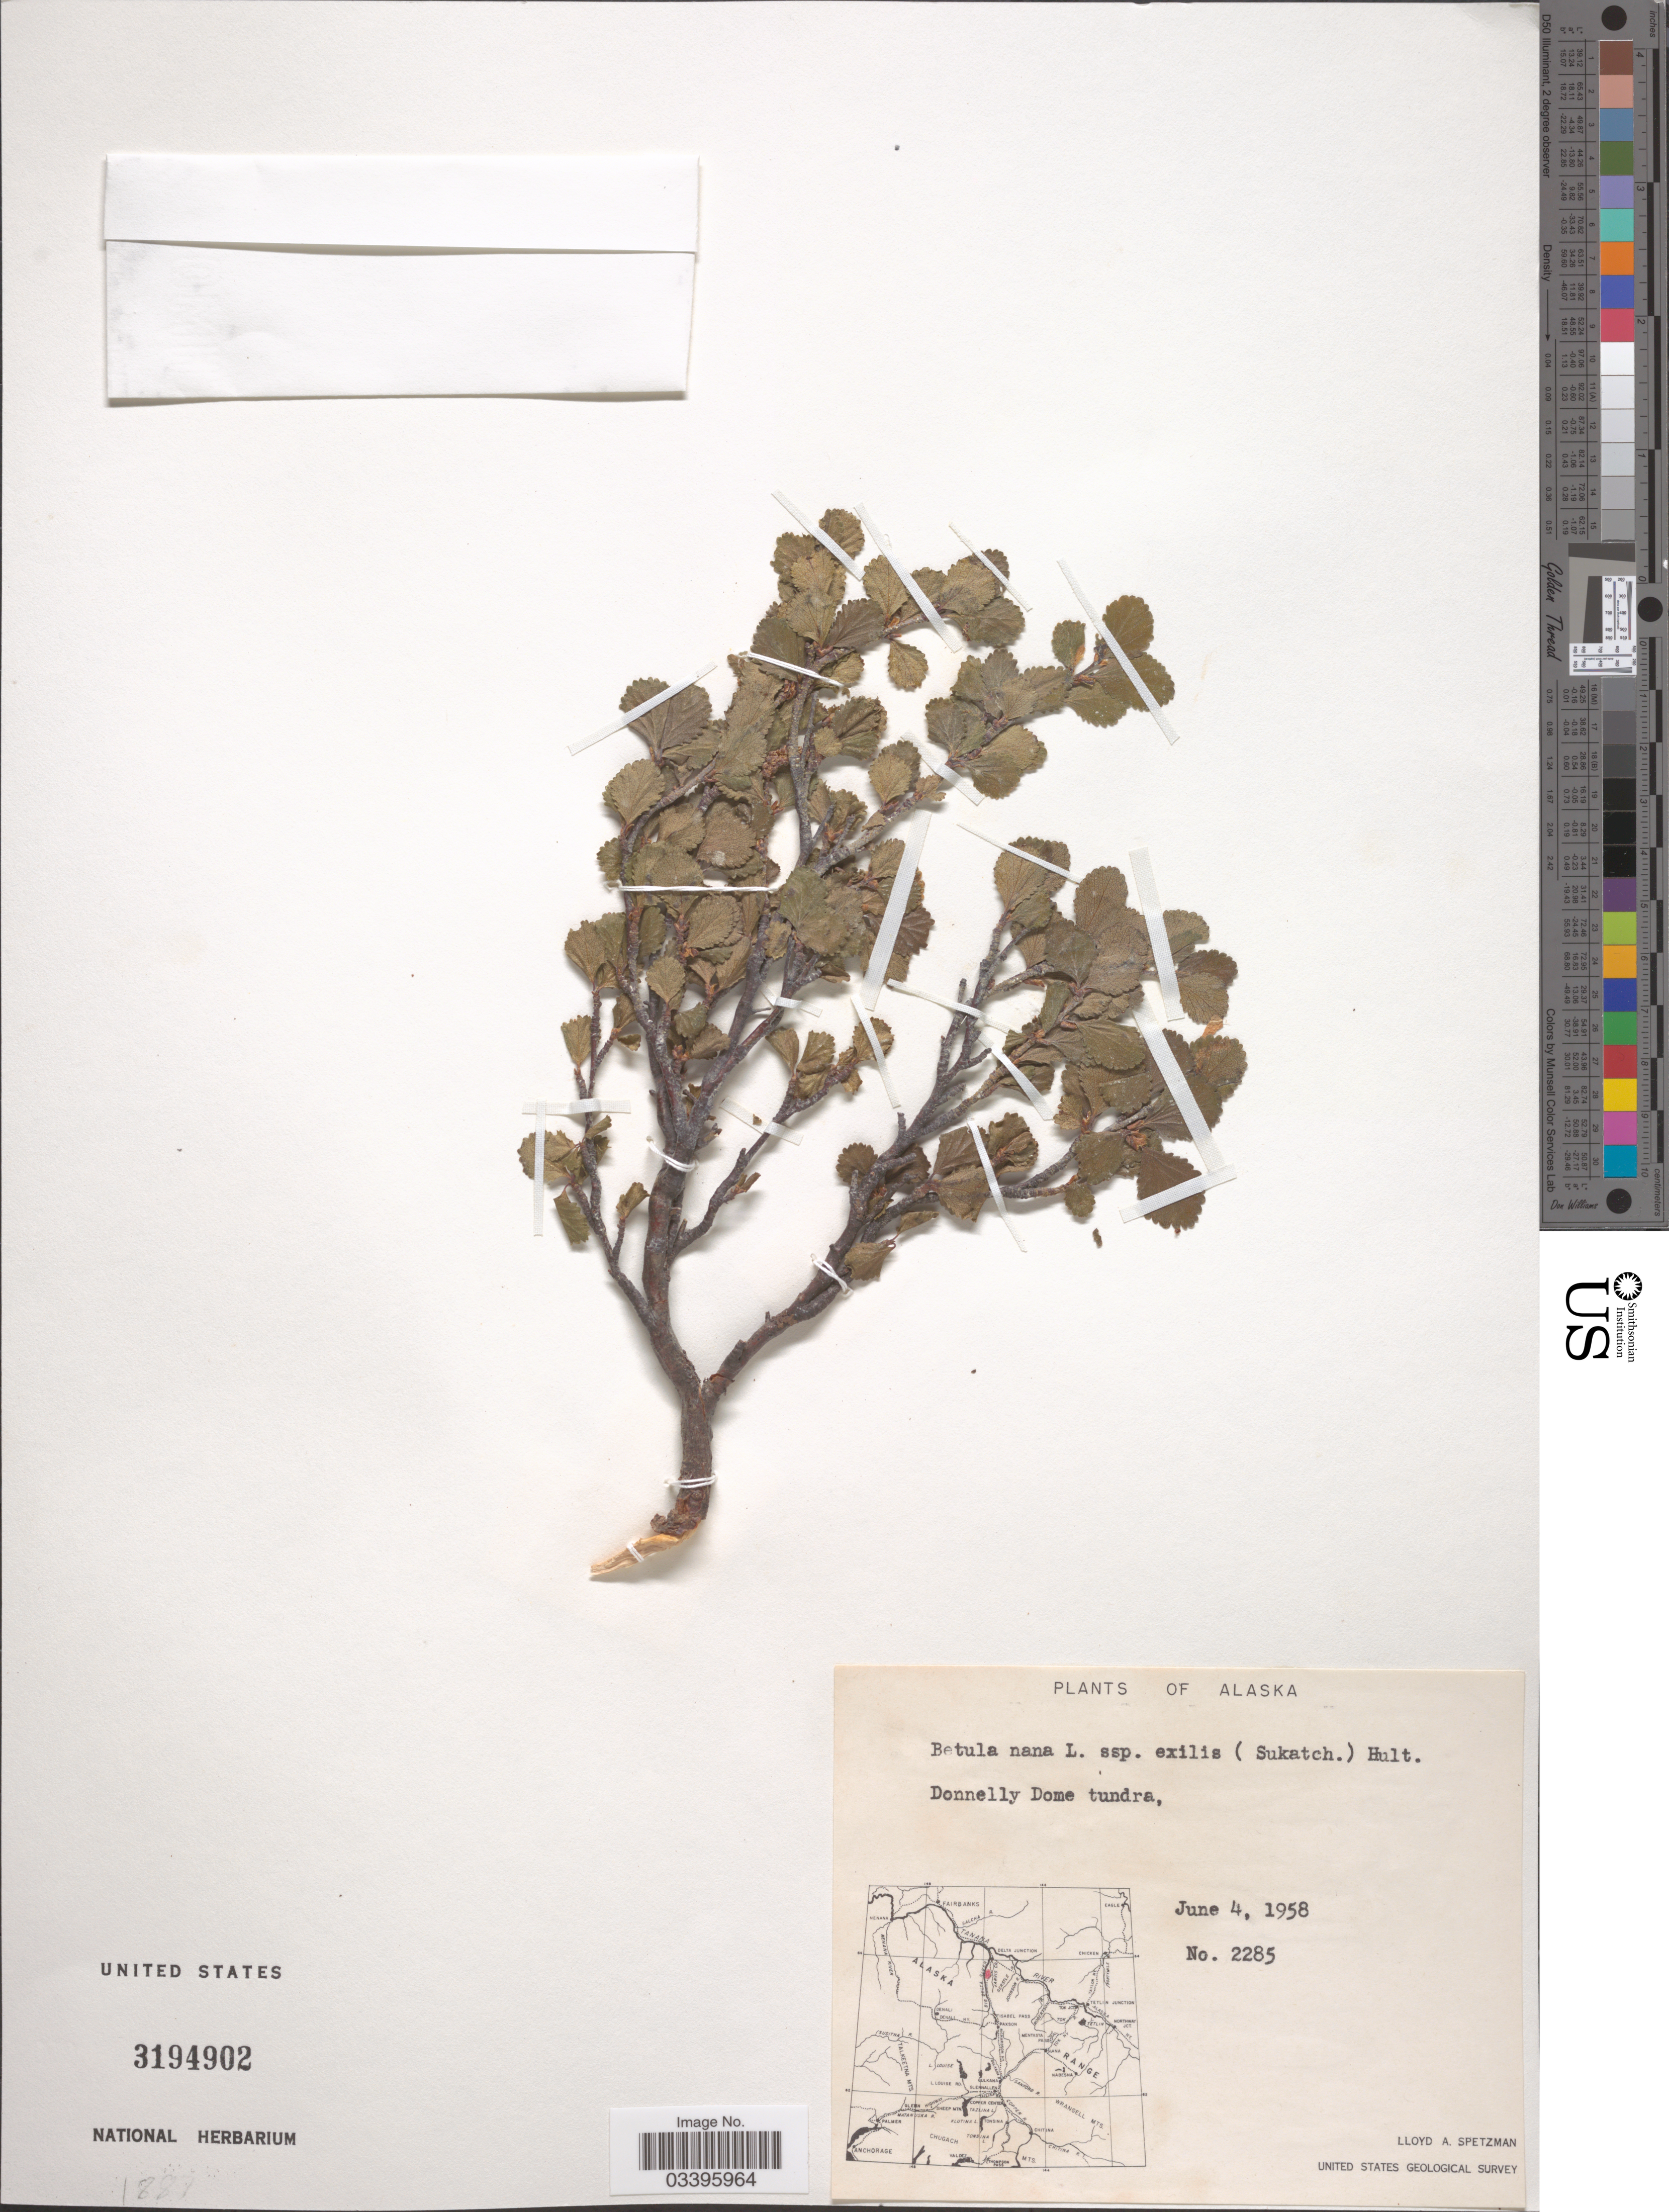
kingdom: Plantae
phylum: Tracheophyta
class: Magnoliopsida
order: Fagales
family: Betulaceae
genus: Betula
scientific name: Betula nana subsp. exilis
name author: L.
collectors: L. Spetzman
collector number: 2285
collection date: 1958-06-04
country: United States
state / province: Alaska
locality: Donnelly Dome tundra.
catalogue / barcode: US 3194902